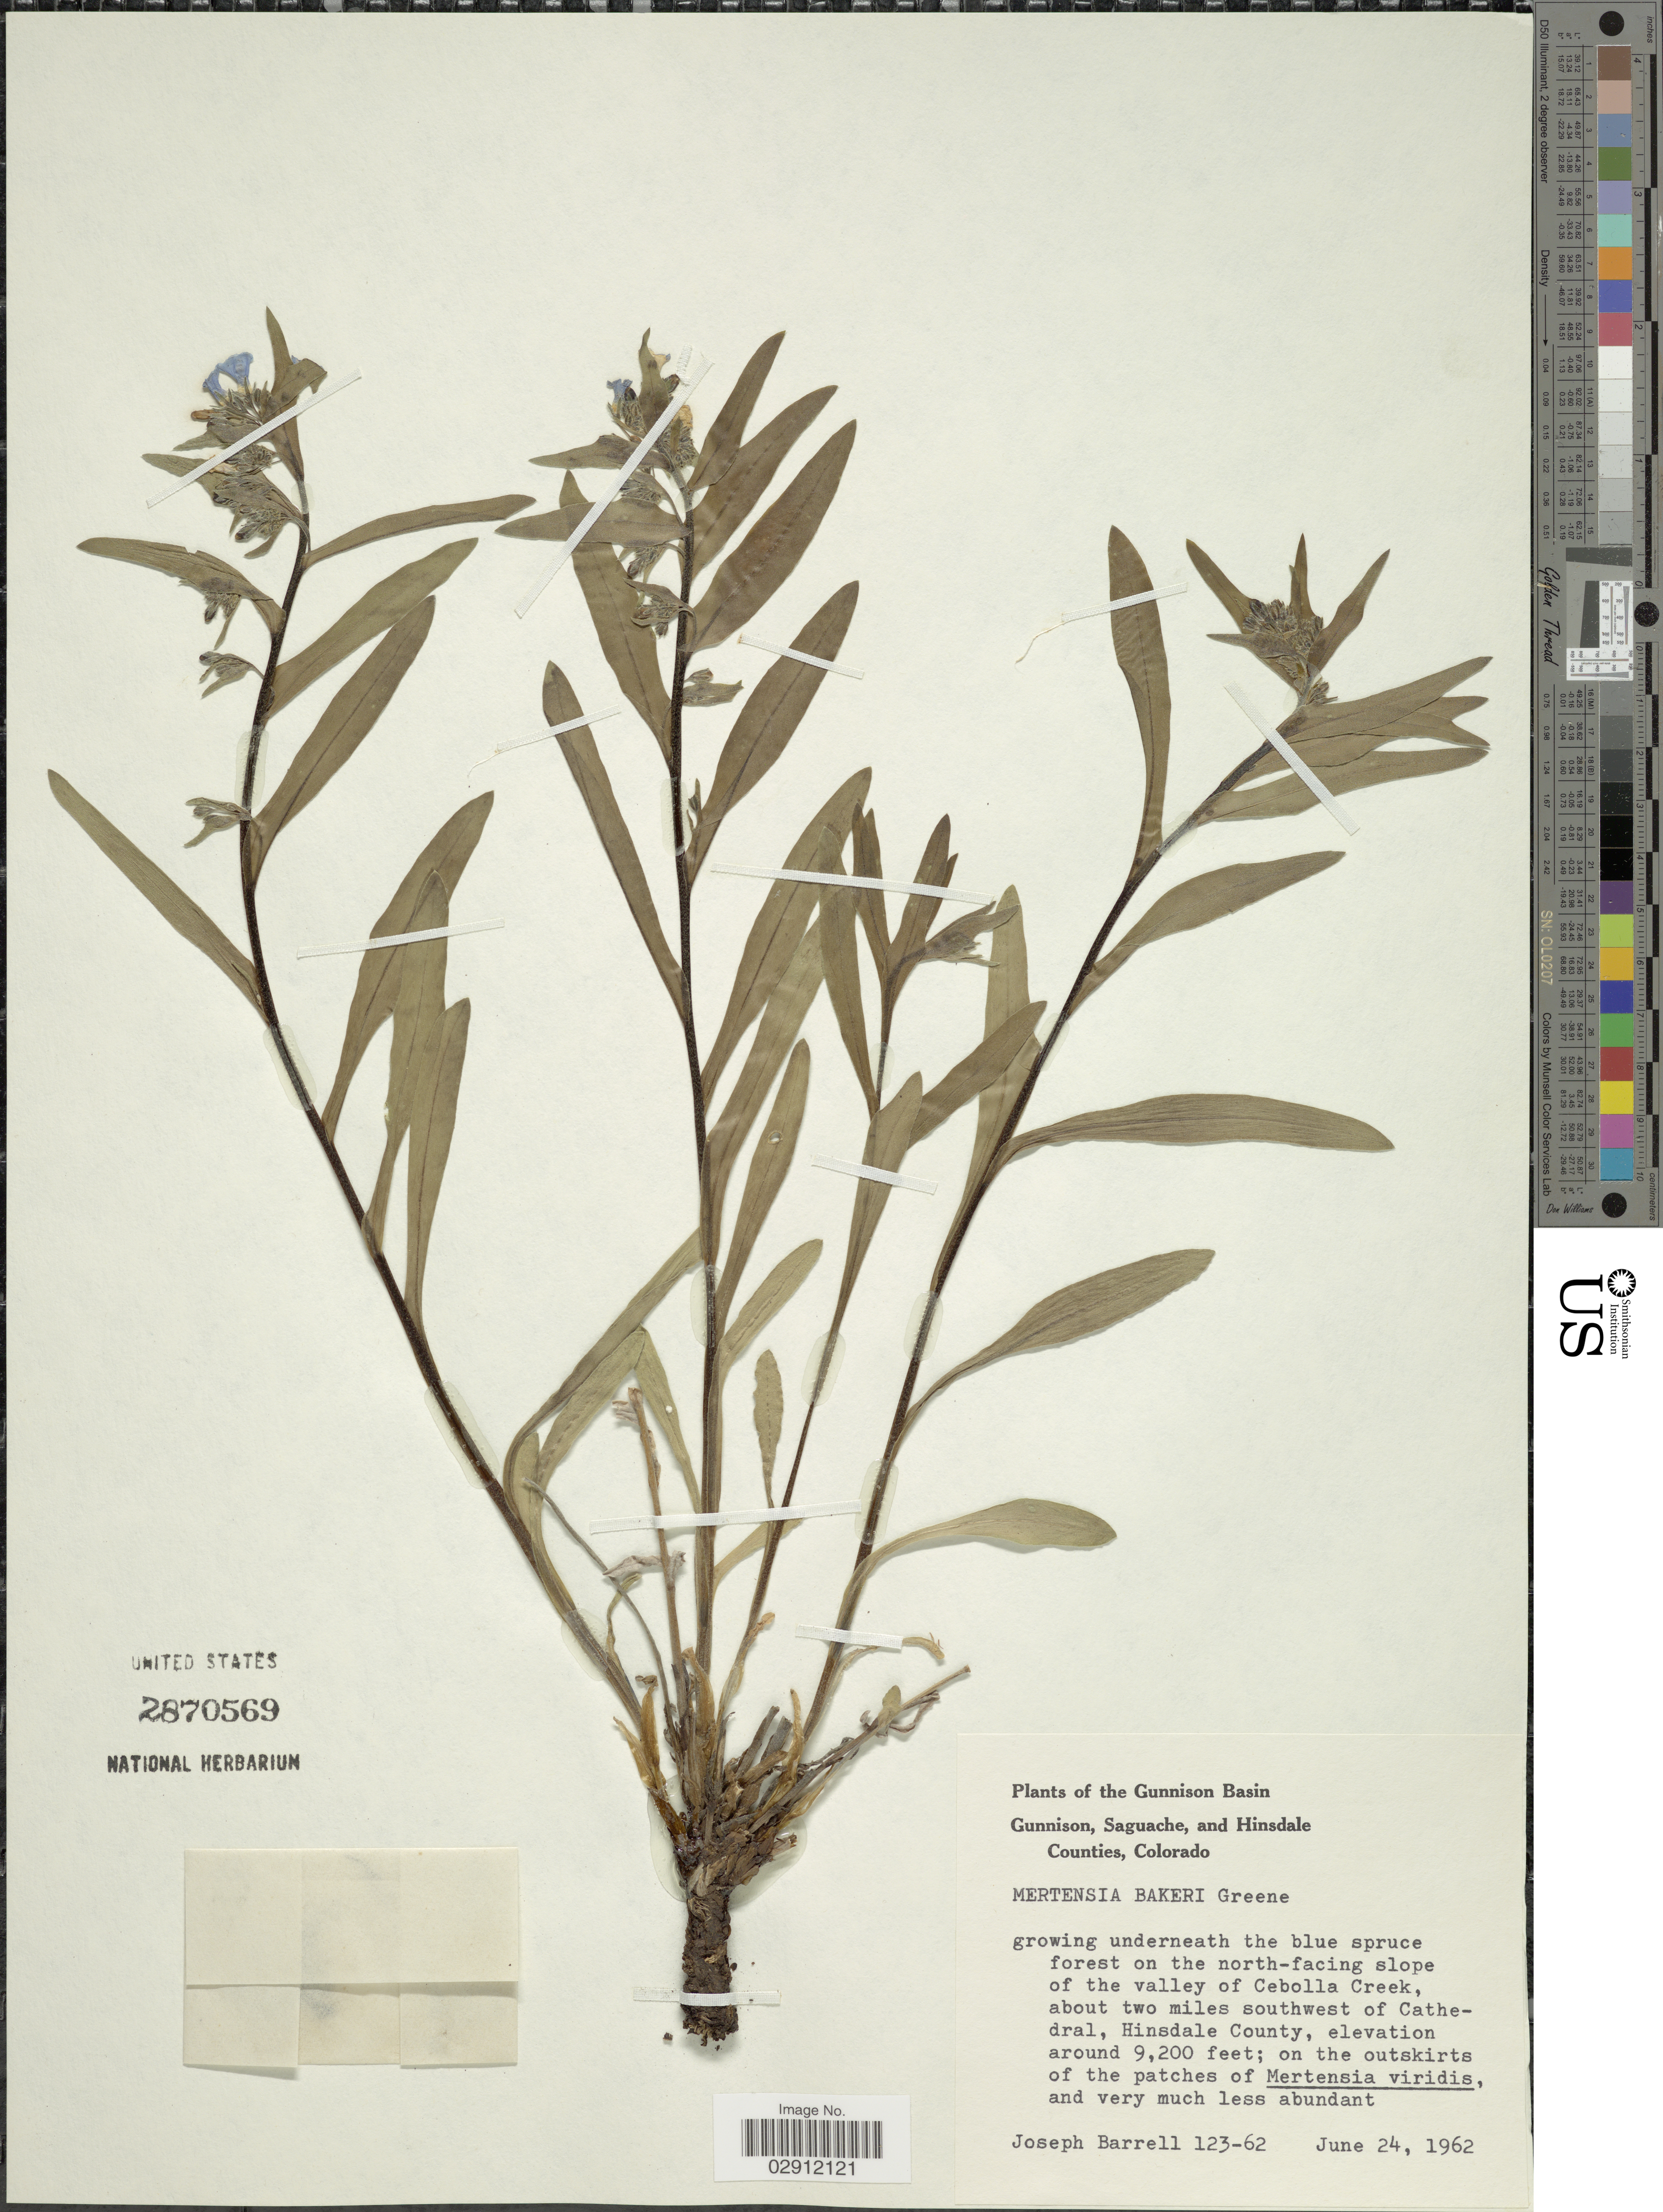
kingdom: Plantae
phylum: Tracheophyta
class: Magnoliopsida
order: Boraginales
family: Boraginaceae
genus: Mertensia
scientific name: Mertensia bakeri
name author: Greene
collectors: J. Barrell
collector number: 123-62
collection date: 1962-06-24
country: United States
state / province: Colorado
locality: Gunnison Basin. North-facing slope of the valley of Cebolla Creek, about two miles southwest of Cathedral, Hinsdale County.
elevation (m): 2804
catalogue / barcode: US 2870569